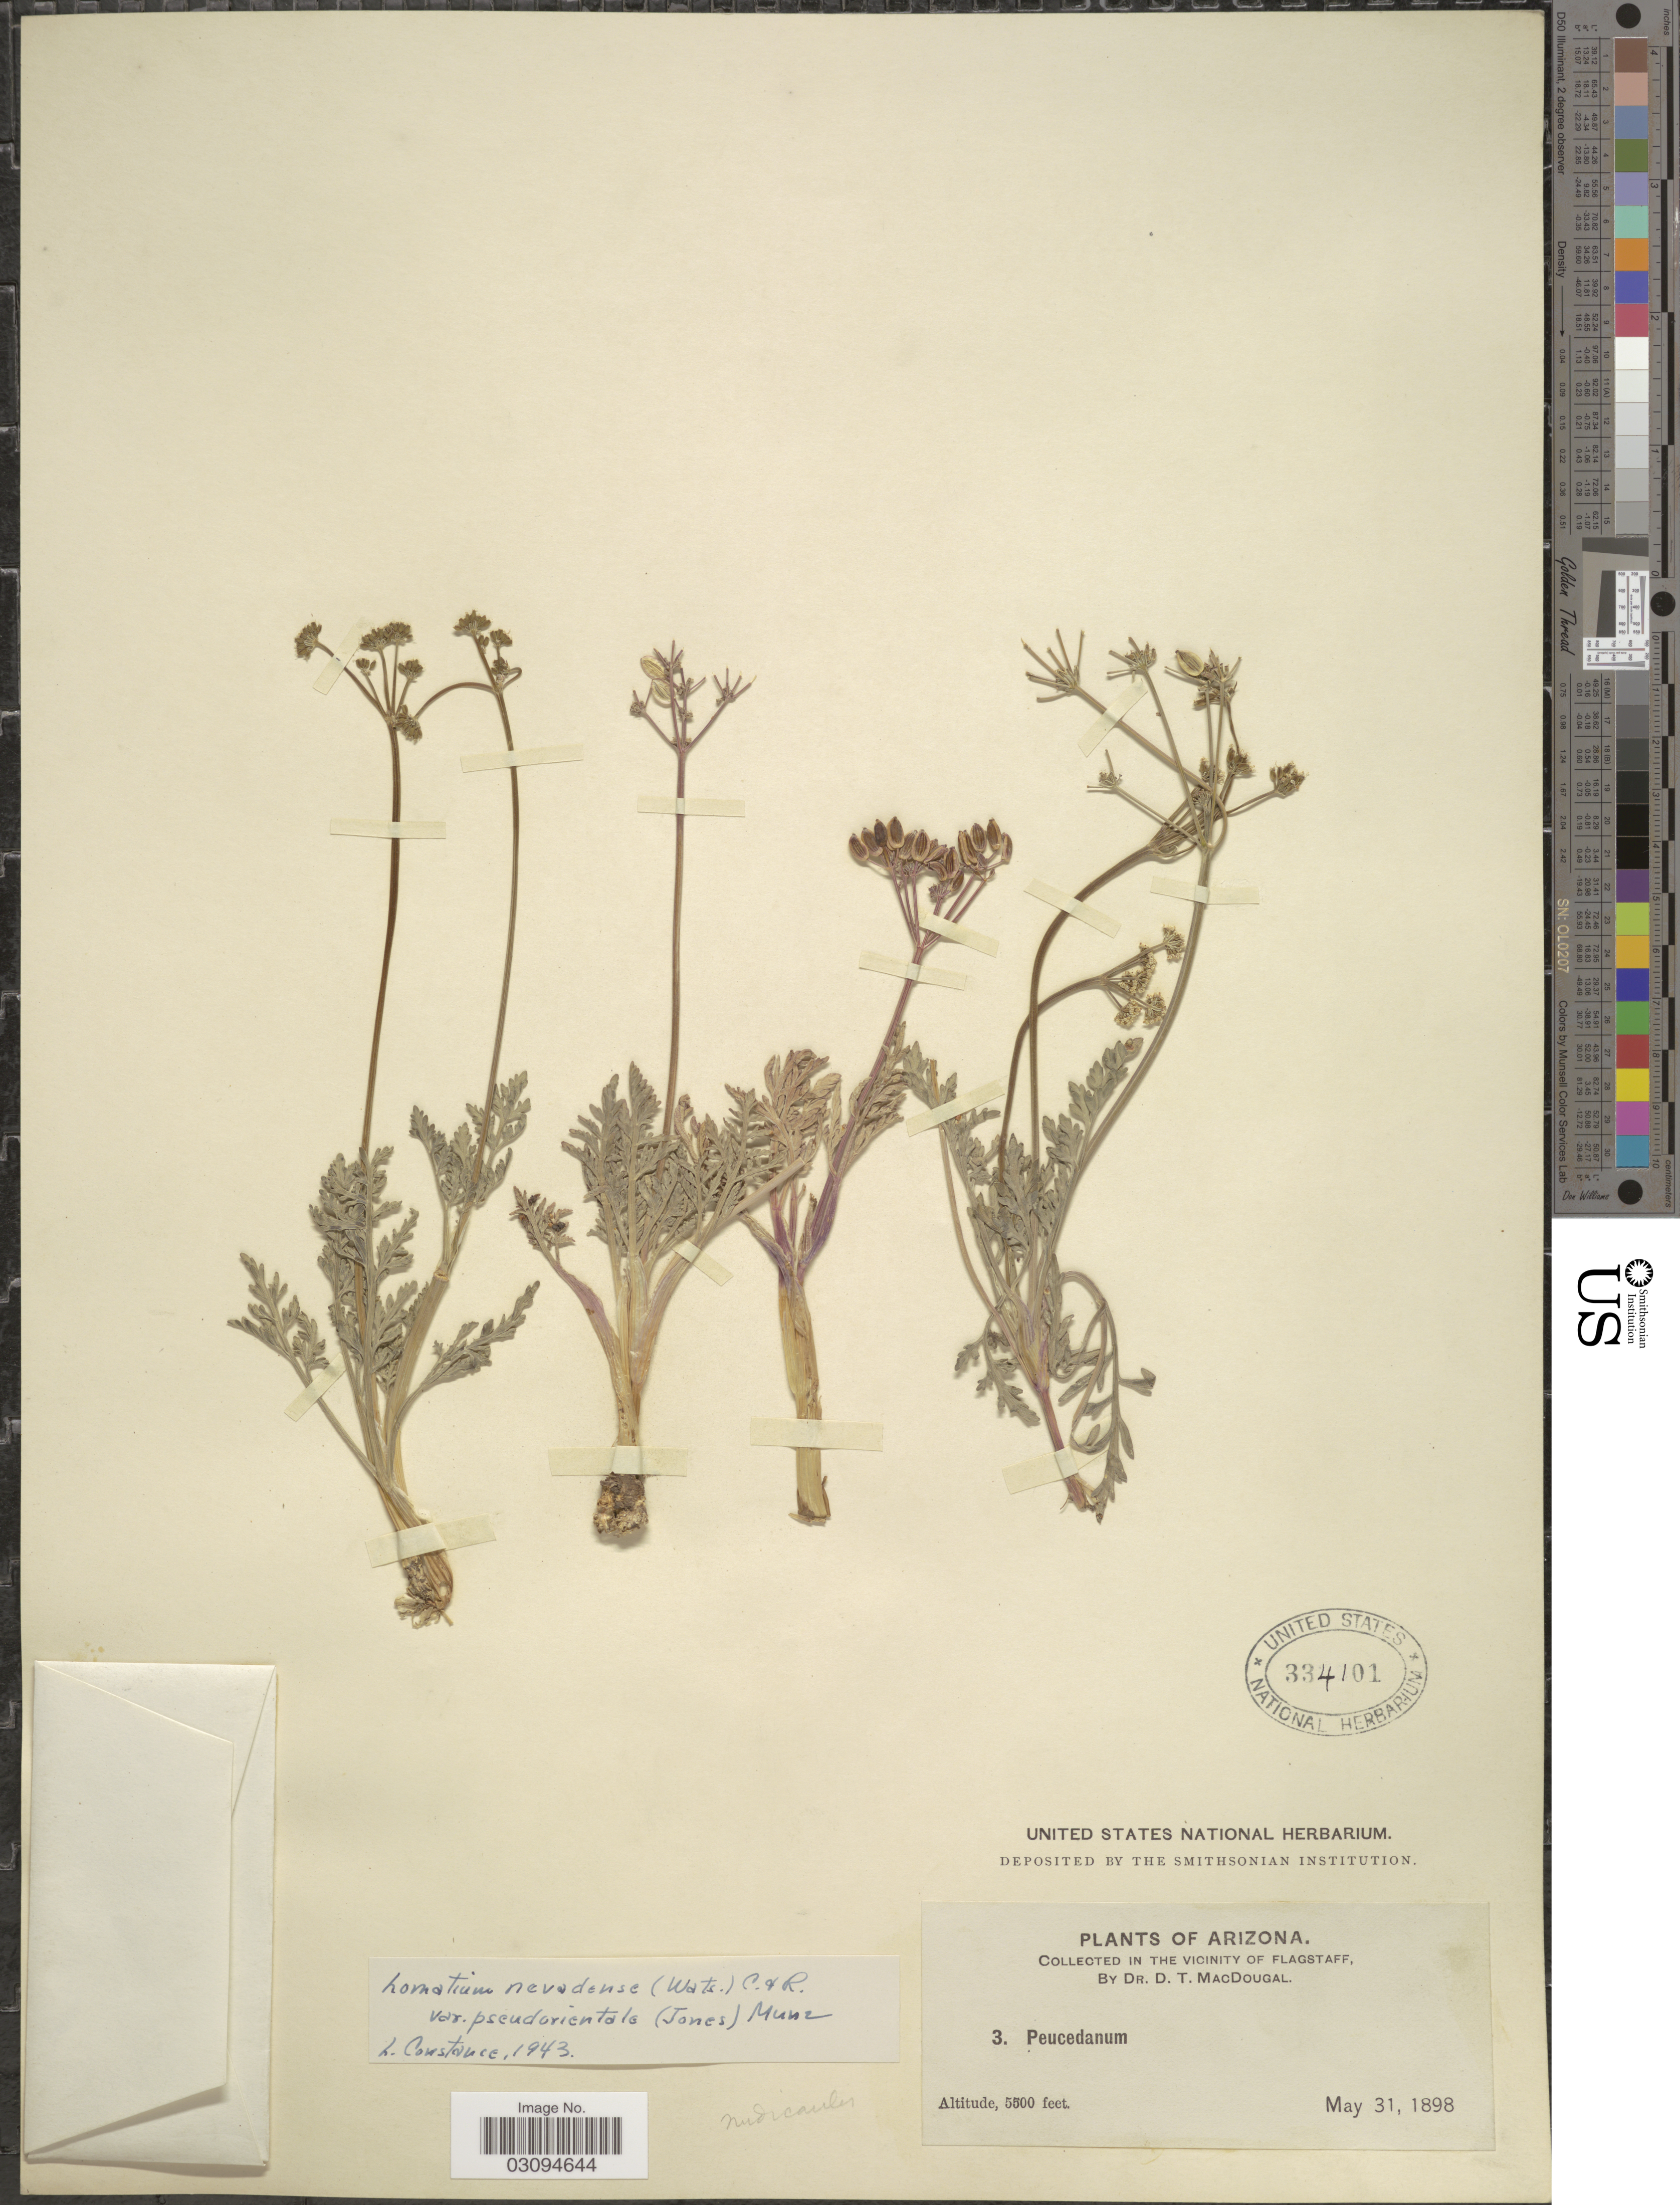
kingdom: Plantae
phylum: Tracheophyta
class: Magnoliopsida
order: Apiales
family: Apiaceae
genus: Lomatium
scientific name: Lomatium nevadense var. pseudorientale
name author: (M.E. Jones) Munz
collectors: D. T. MacDougal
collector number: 3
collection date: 1898-05-31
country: United States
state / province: Arizona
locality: Vicinity of Flagstaff.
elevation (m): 1676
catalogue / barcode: US 334101